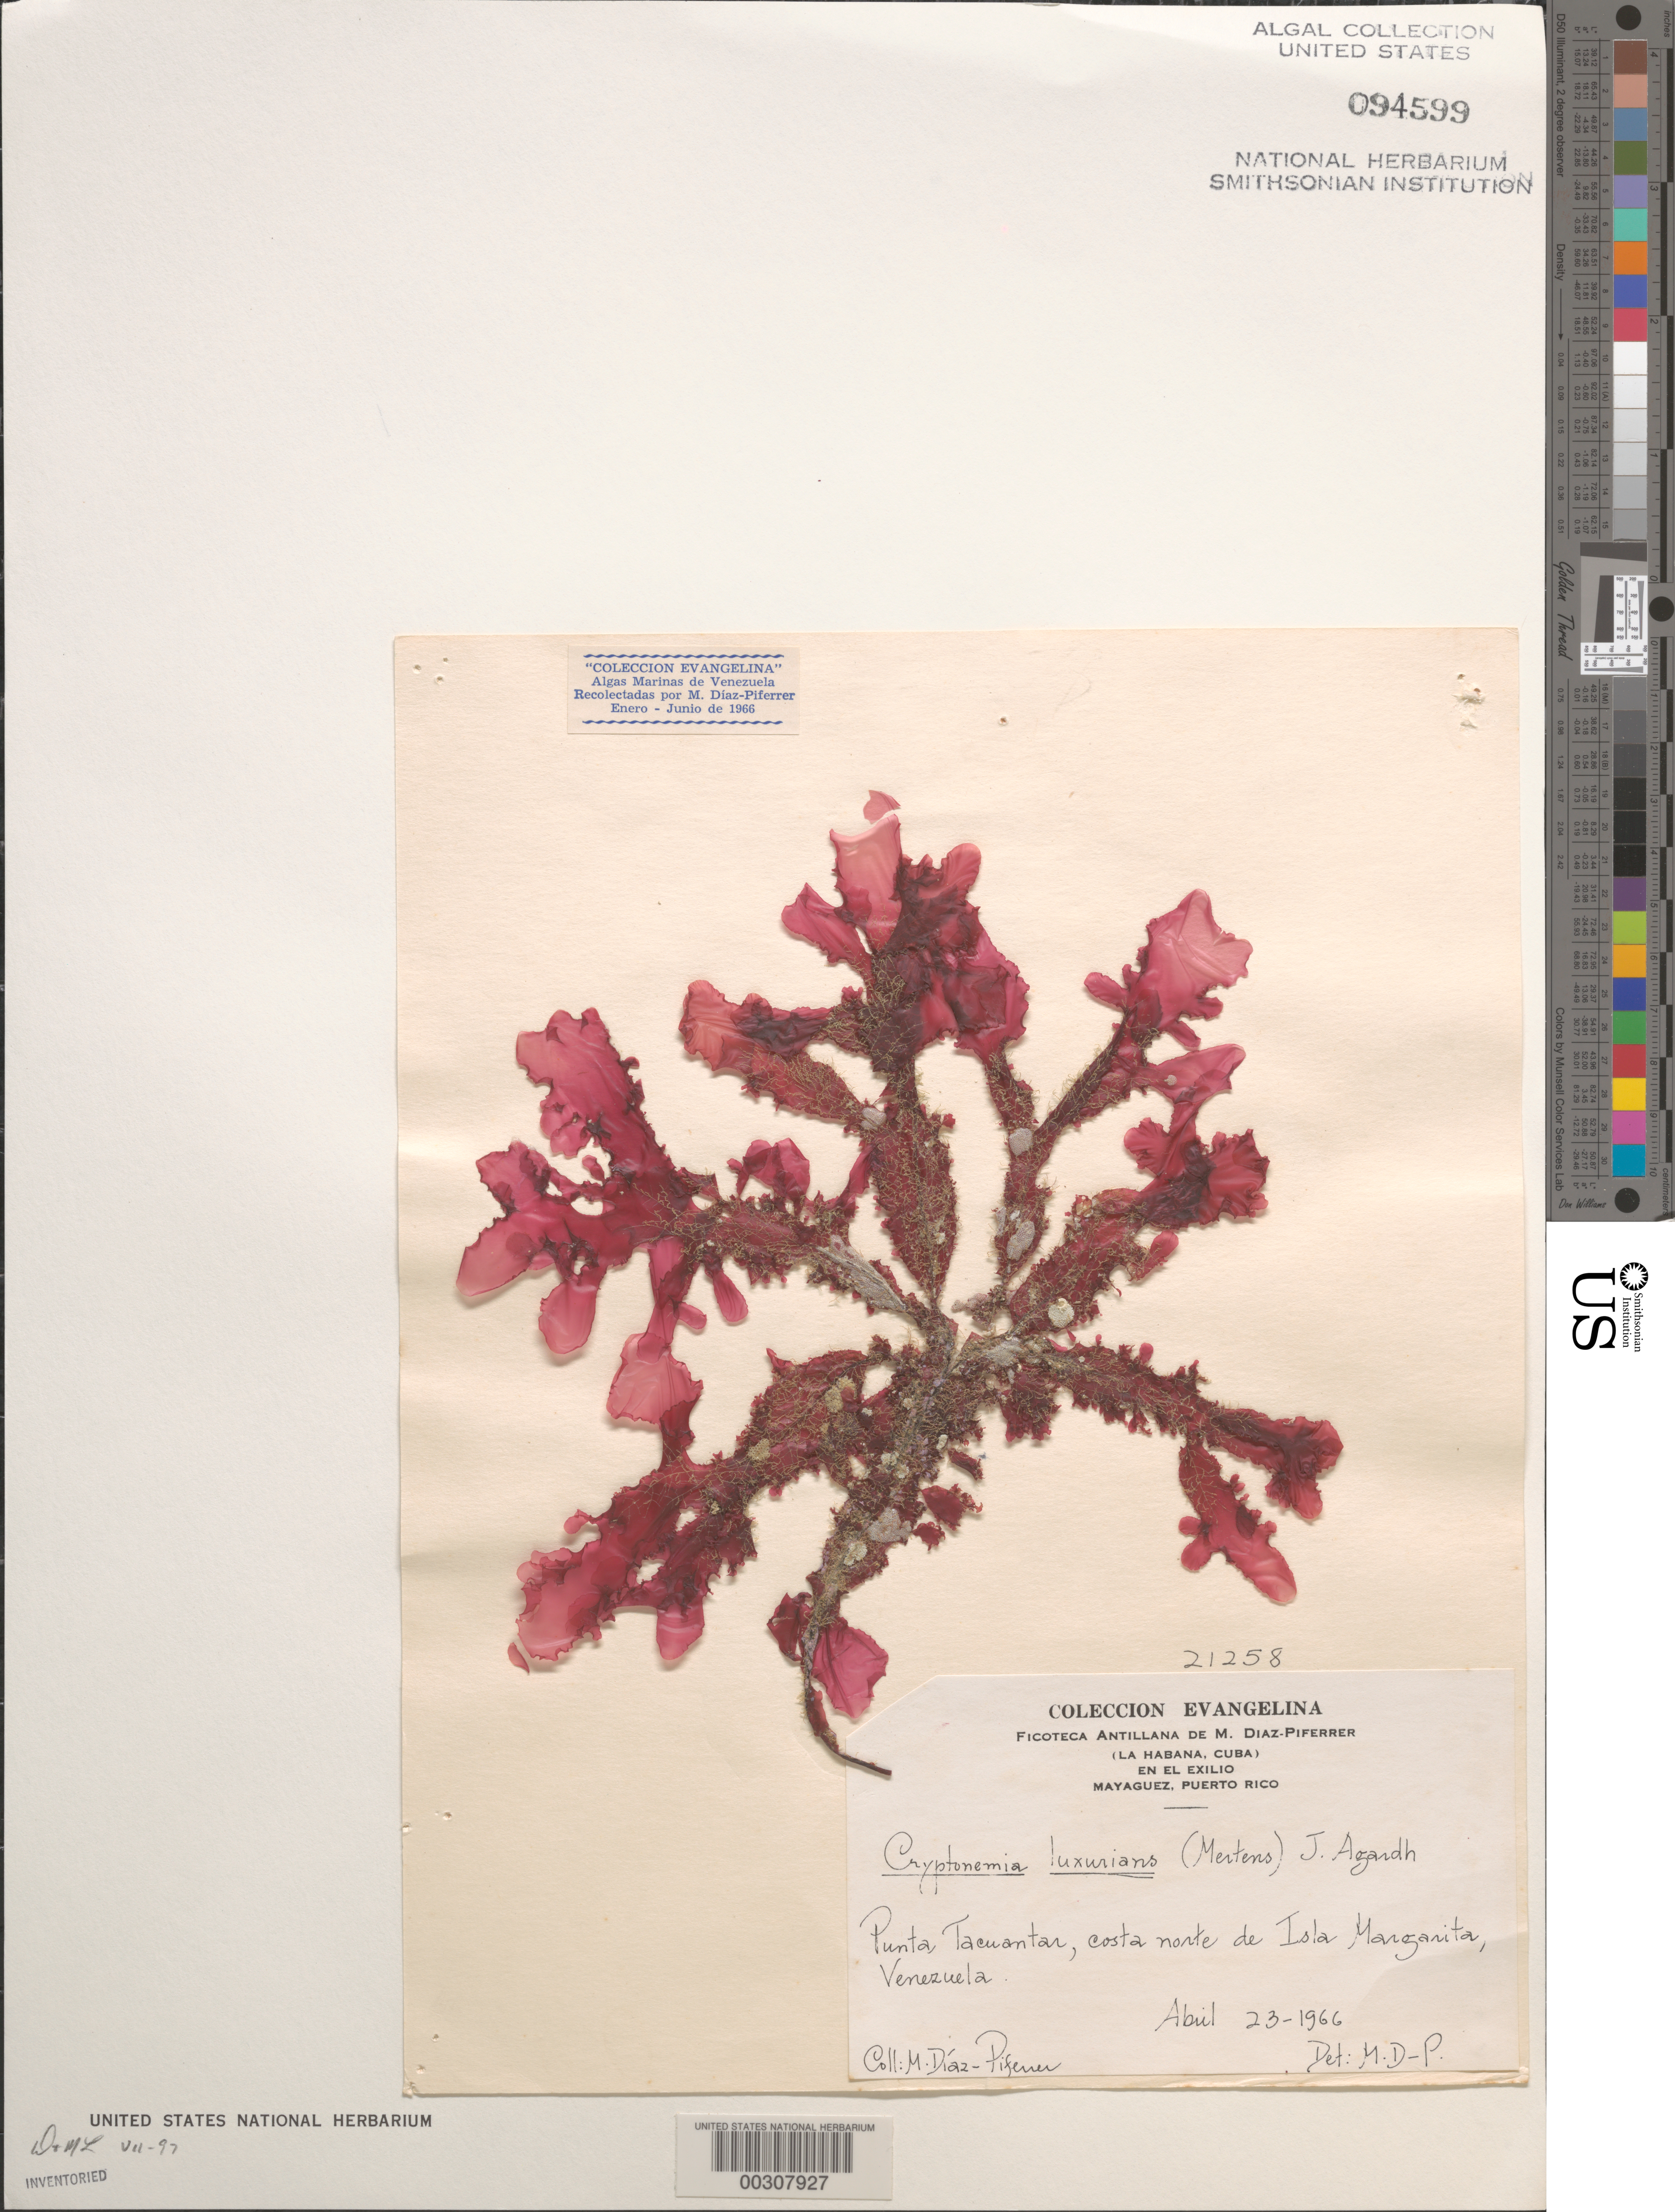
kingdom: Plantae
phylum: Rhodophyta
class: Florideophyceae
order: Halymeniales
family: Halymeniaceae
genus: Cryptonemia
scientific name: Cryptonemia seminervis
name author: (C. Agardh) J. Agardh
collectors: M. Diaz-Piferrer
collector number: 21258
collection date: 1966-04-23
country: Venezuela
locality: Punta, Tacuantar, costa norte de Isla Margarita.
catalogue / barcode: US 94599